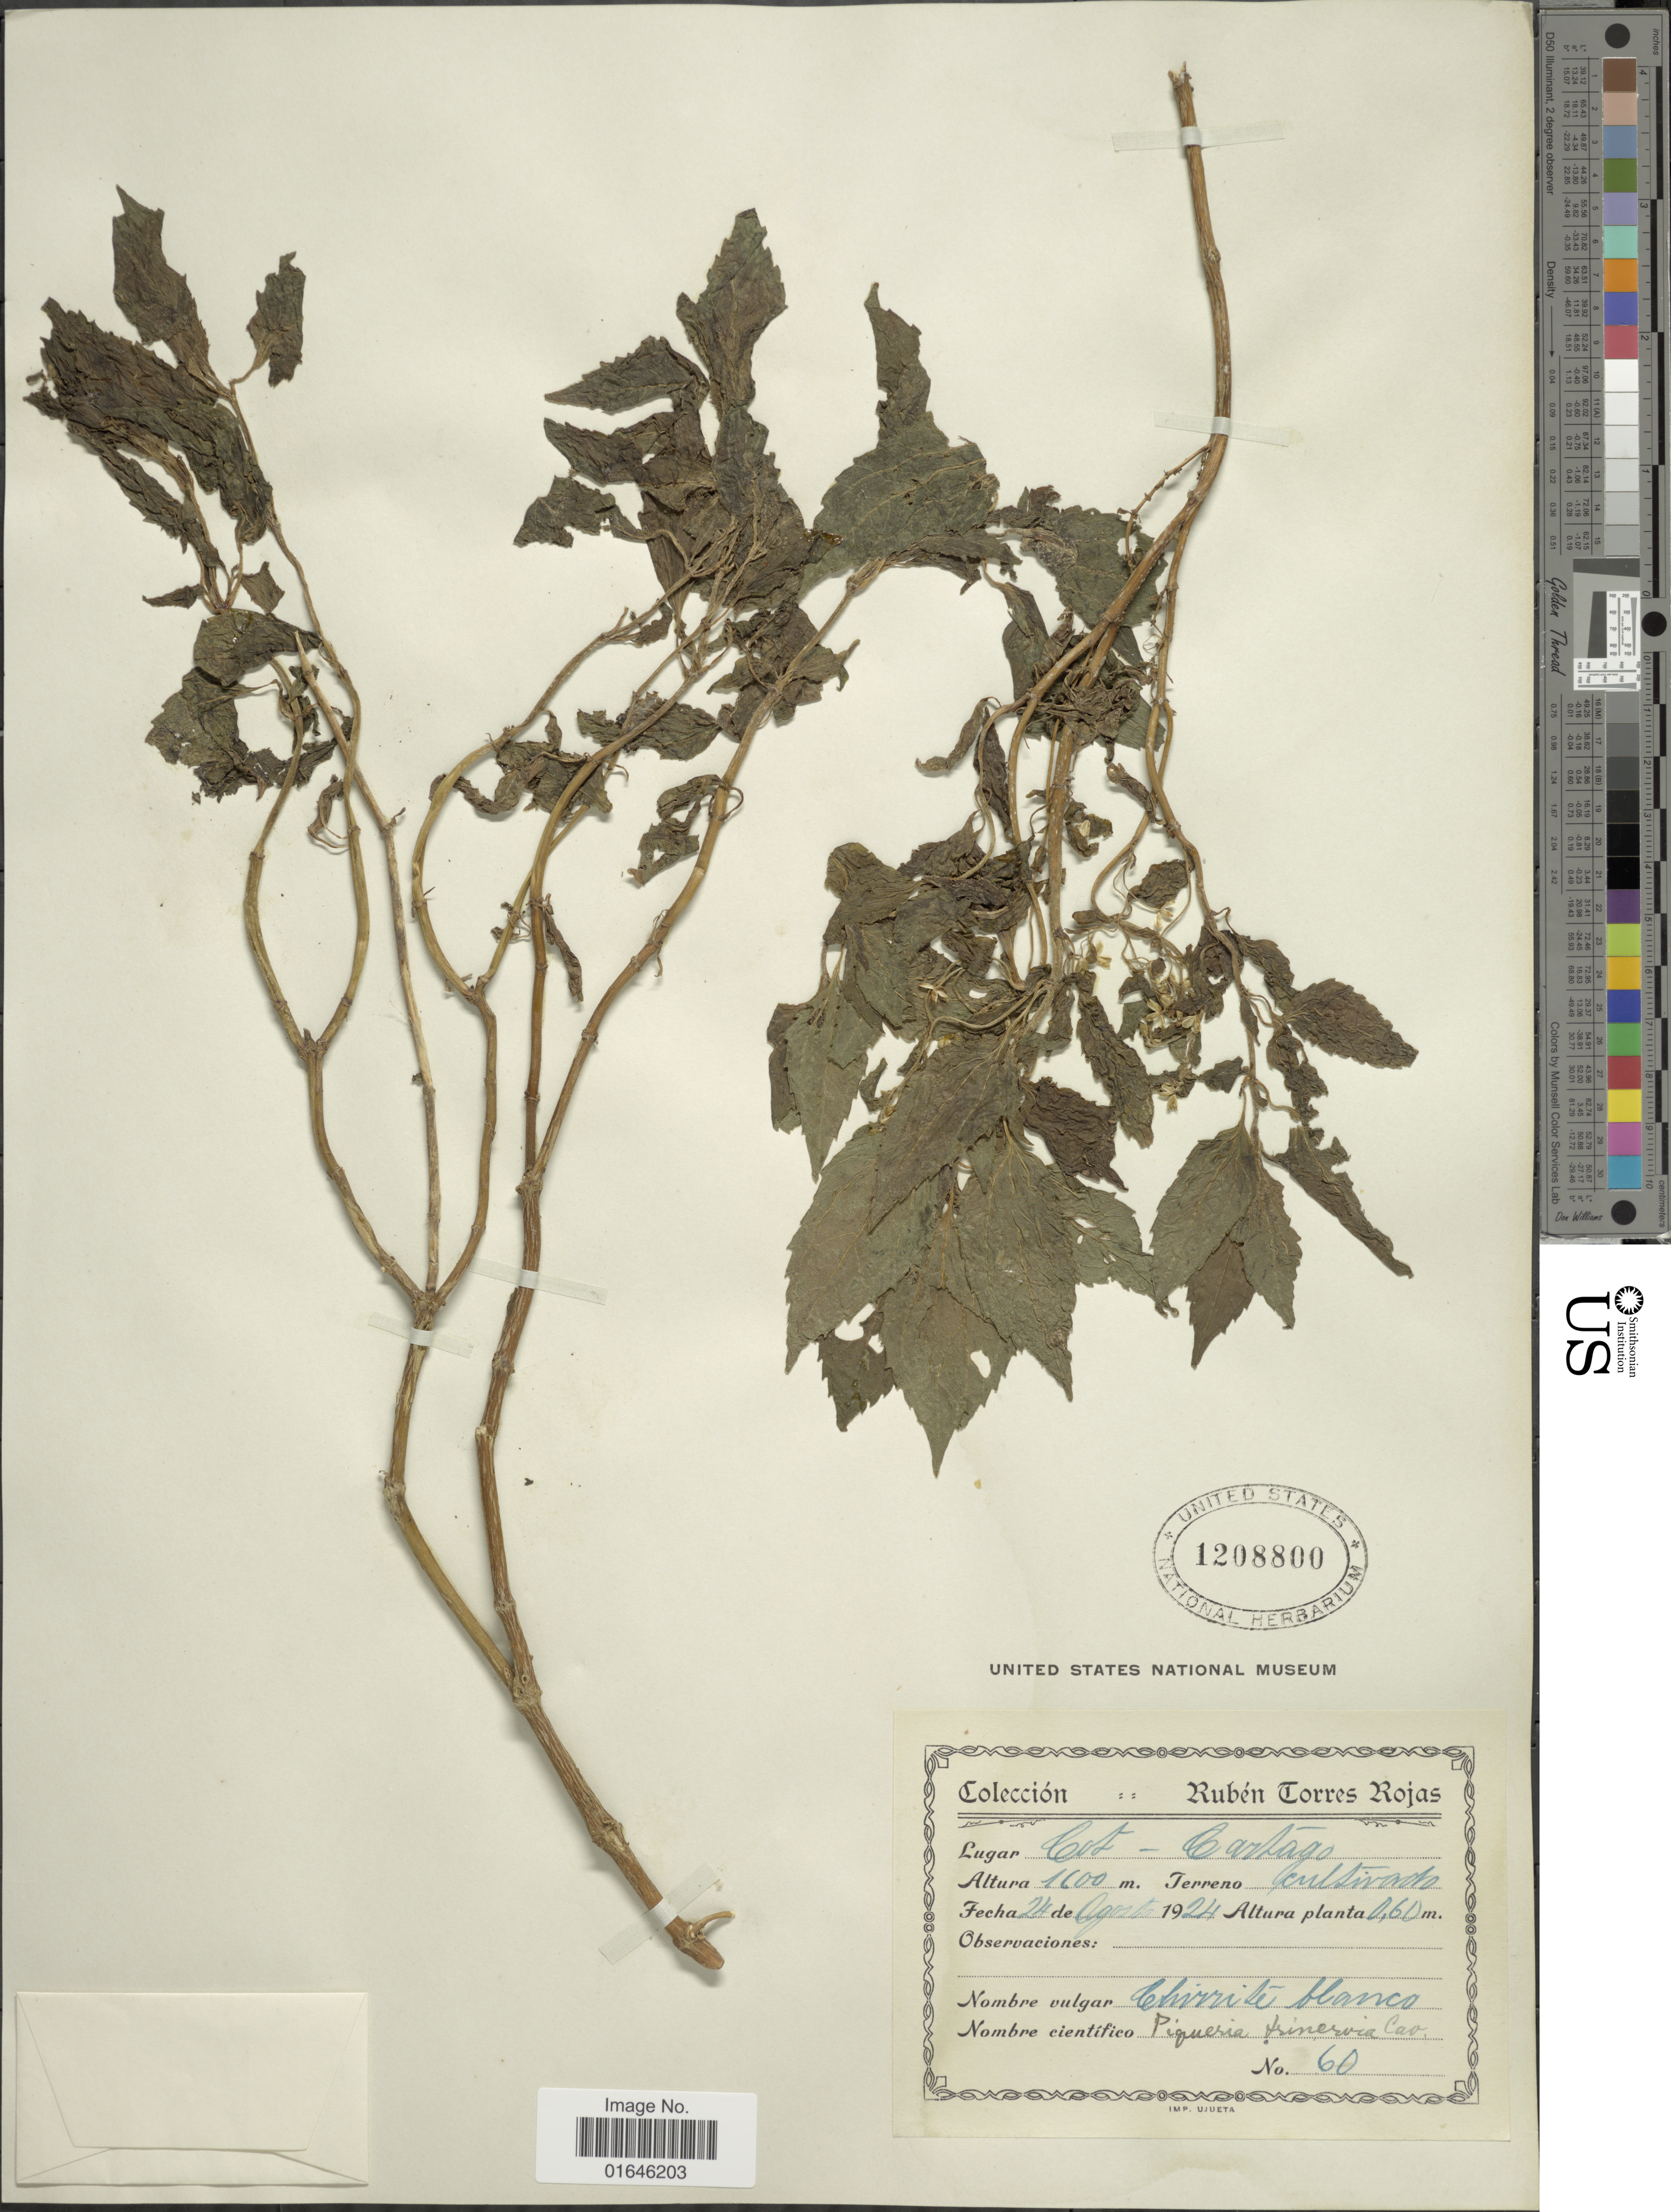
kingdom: Plantae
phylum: Tracheophyta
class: Magnoliopsida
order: Asterales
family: Asteraceae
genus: Piqueria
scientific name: Piqueria trinervia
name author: Cav.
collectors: R. Torres Rojas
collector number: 60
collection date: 1924-08-24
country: Costa Rica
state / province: Cartago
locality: Cot, cultivado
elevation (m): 0.6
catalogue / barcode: US 1208800